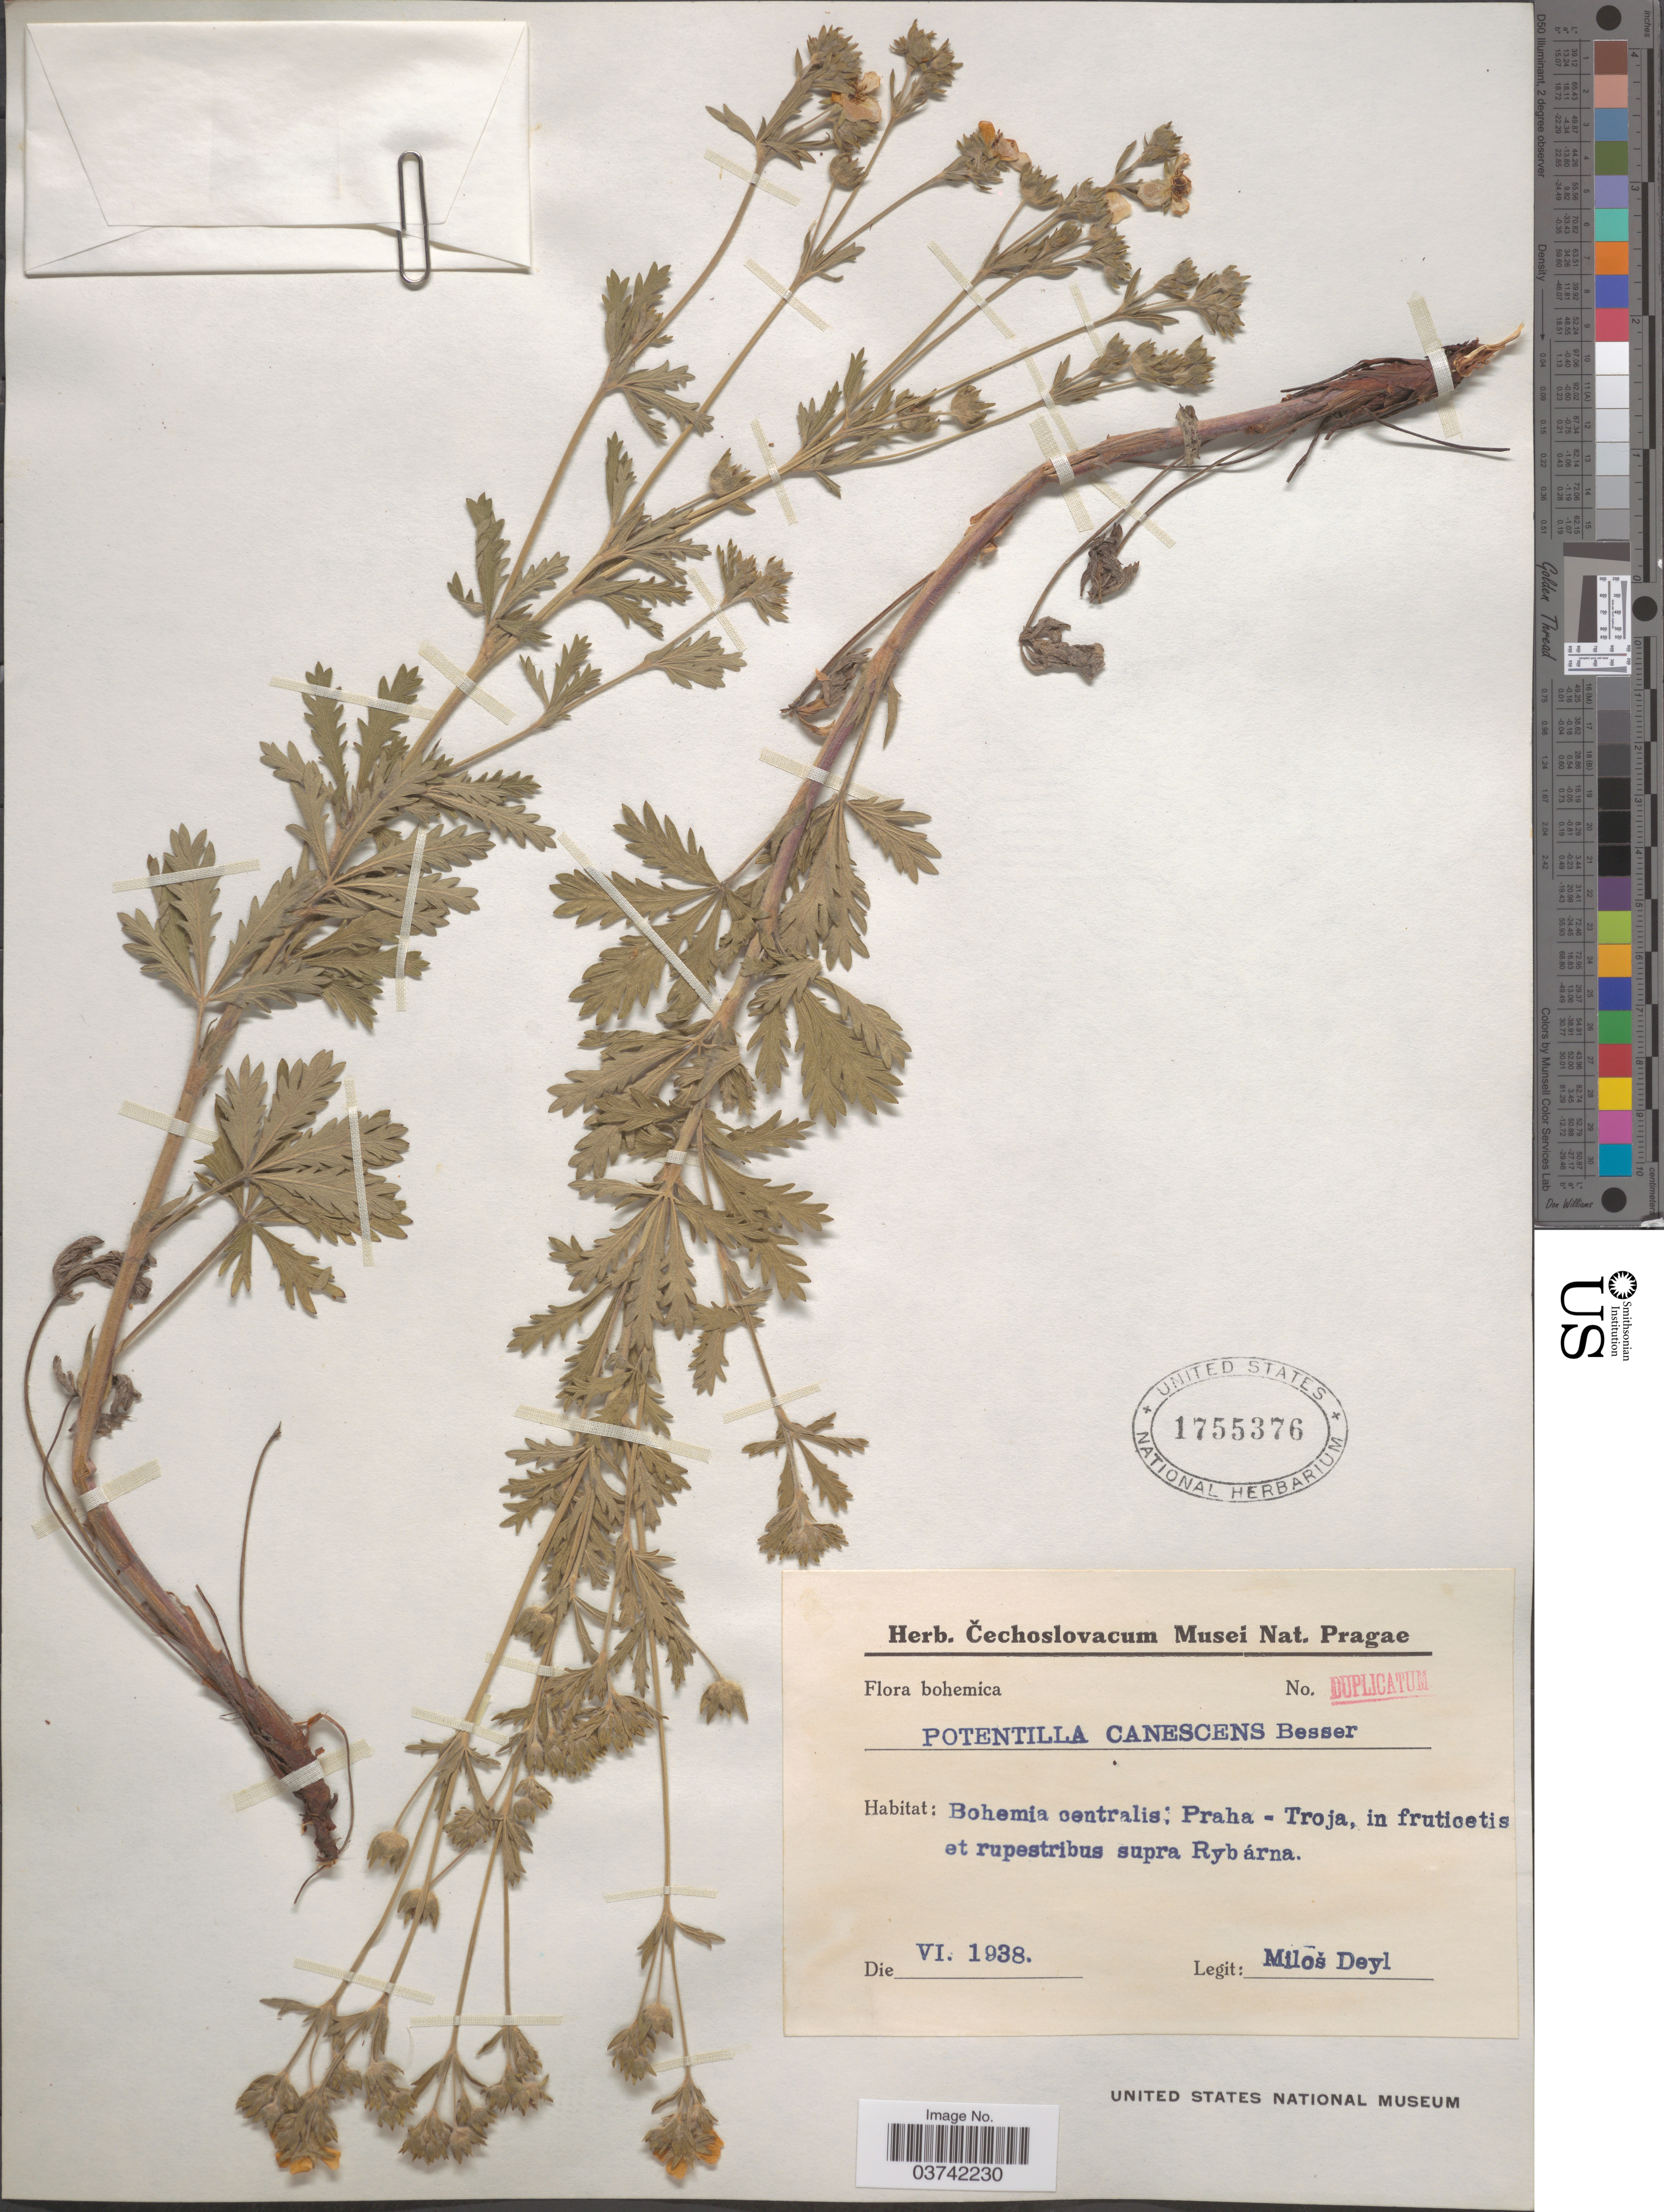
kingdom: Plantae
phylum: Tracheophyta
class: Magnoliopsida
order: Rosales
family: Rosaceae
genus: Potentilla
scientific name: Potentilla canescens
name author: Besser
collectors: M. Deyl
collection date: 1938-06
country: Czechia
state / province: Central Bohemian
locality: Bohemica. Bohemia centralis: Praha-Troja, in fruticetis et rupestribus supra Rybárna.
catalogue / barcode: US 1755376